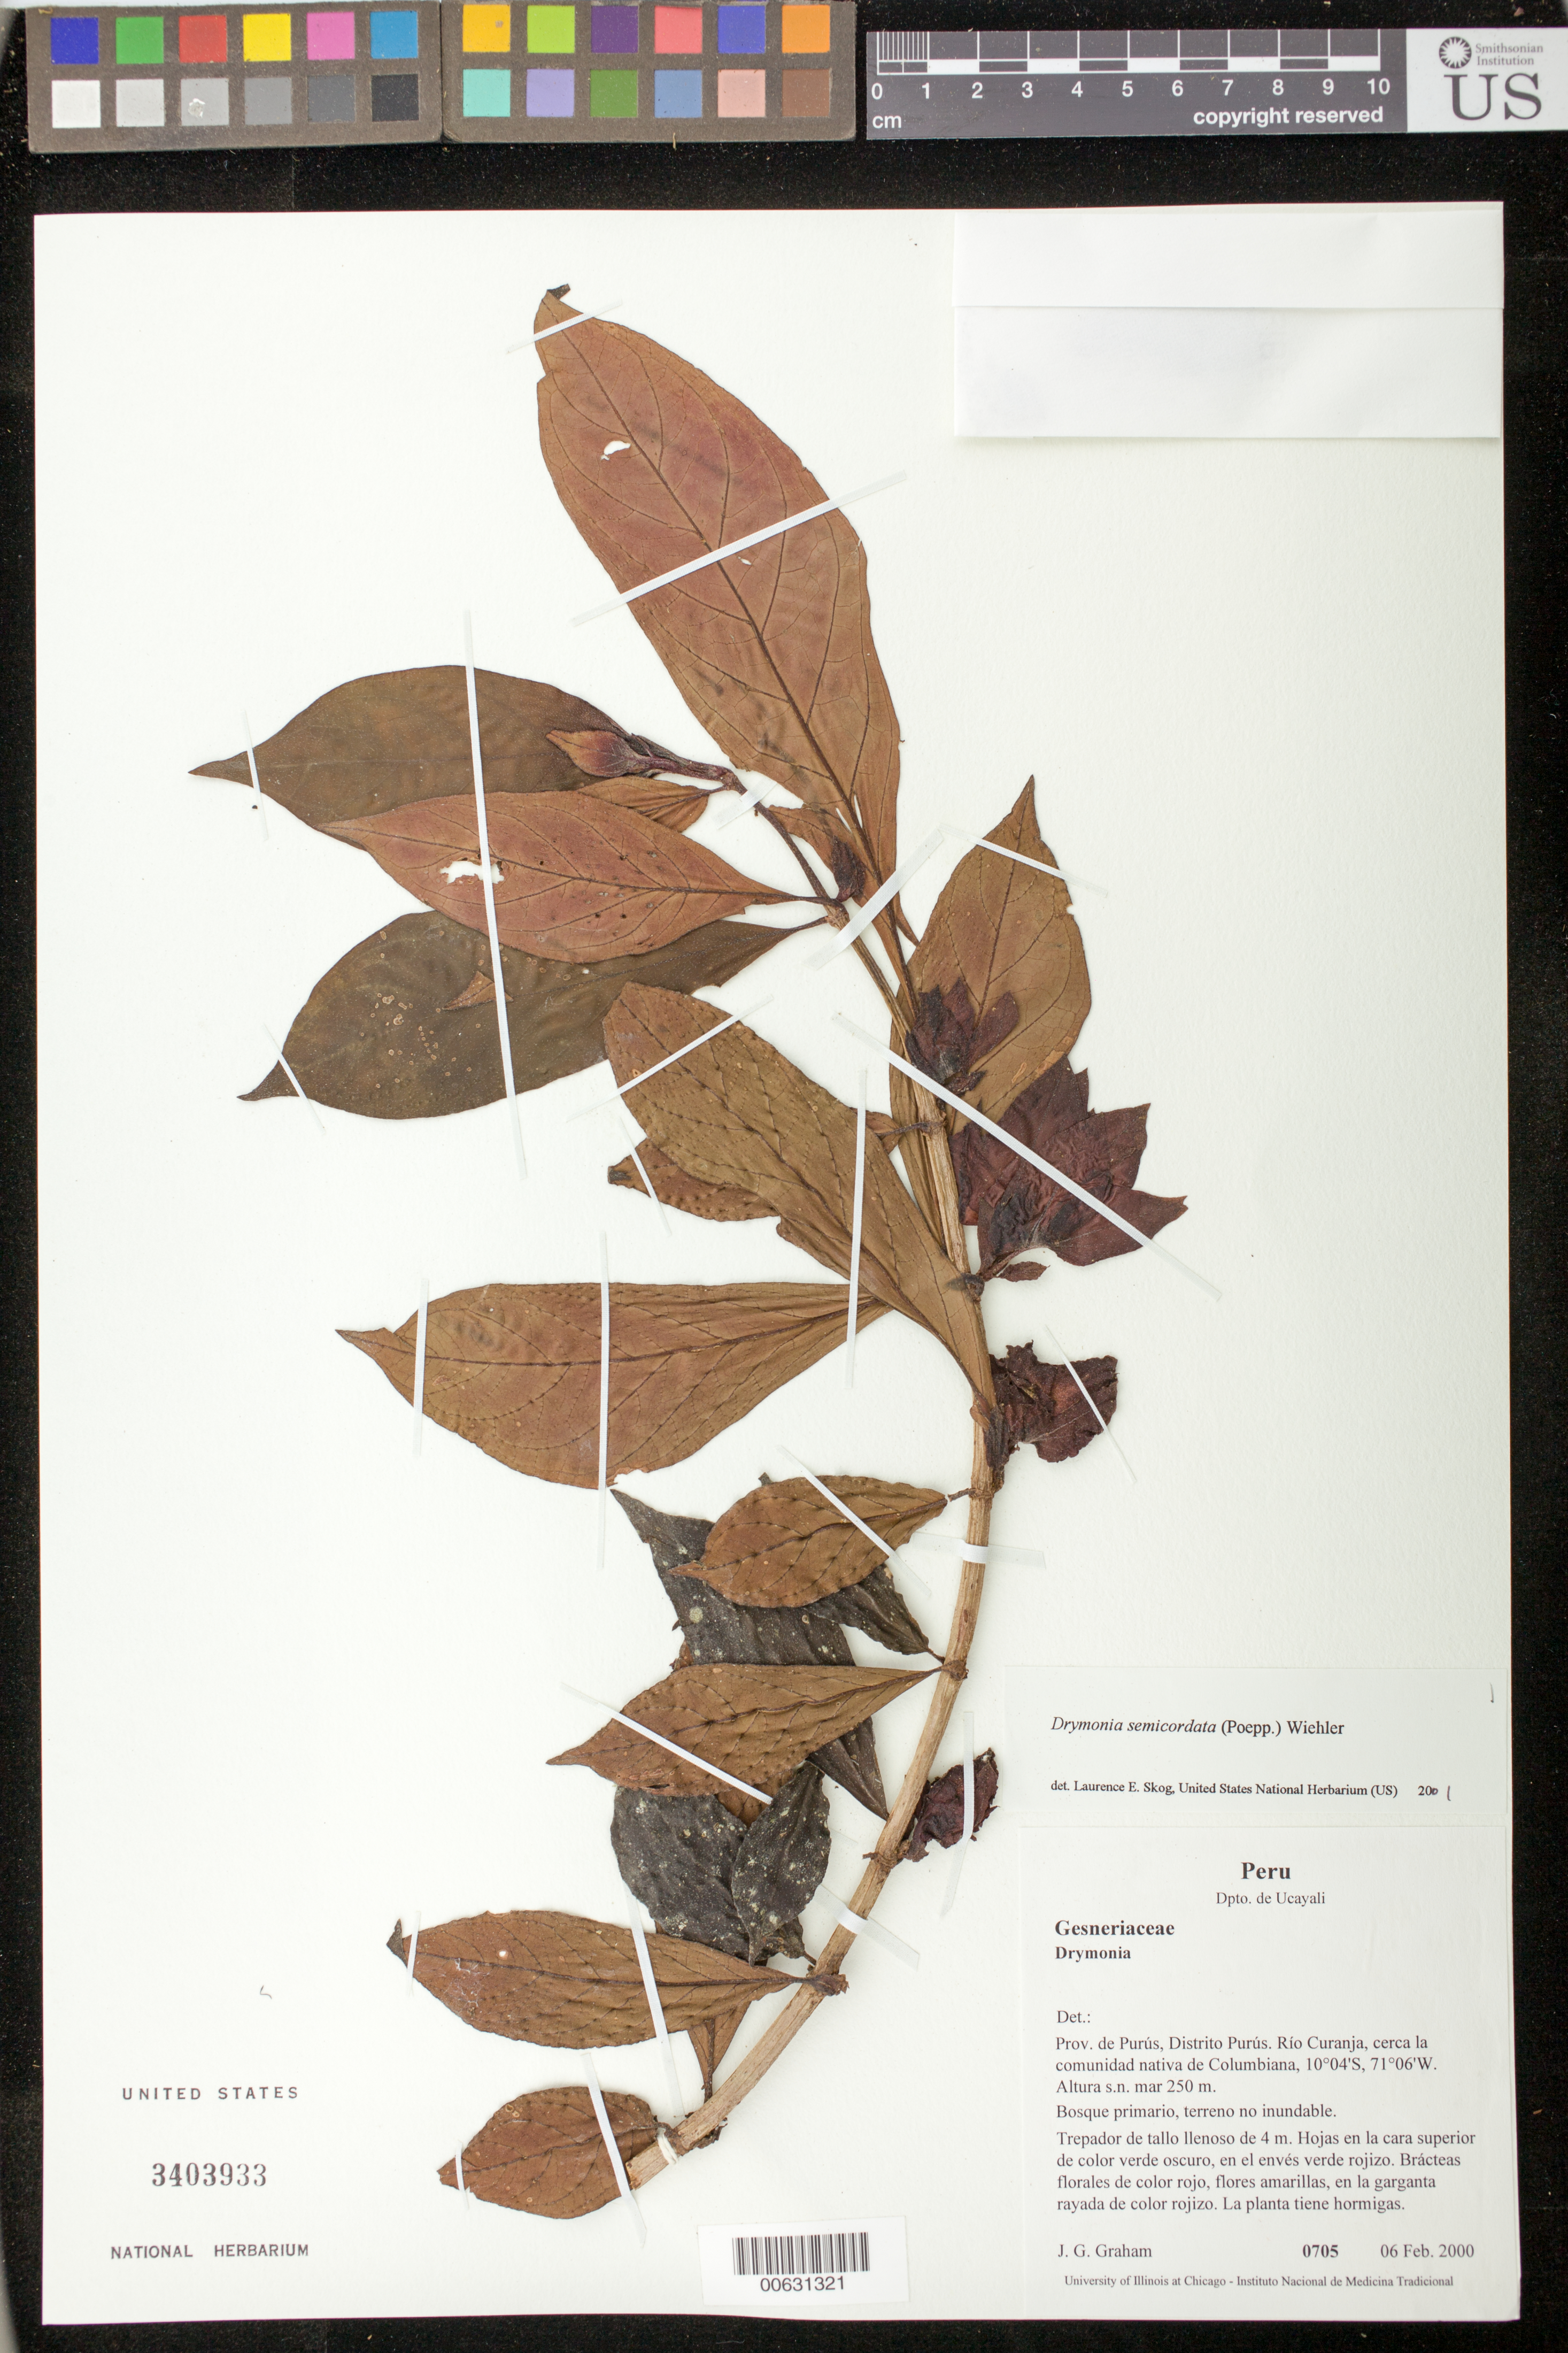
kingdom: Plantae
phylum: Tracheophyta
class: Magnoliopsida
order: Lamiales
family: Gesneriaceae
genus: Drymonia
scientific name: Drymonia semicordata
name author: (Poepp.) Wiehler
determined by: Skog, Laurence E.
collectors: J. G. Graham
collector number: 0705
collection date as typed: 06 Feb 2000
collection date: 2000-02-06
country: Peru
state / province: Ucayali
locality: Prov. de Purús, Distrito Purús; Río Curanja, cerca la comunidad nativa de Columbiana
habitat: Bosque primario, terreno no inundable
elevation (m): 250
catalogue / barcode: US 3403933